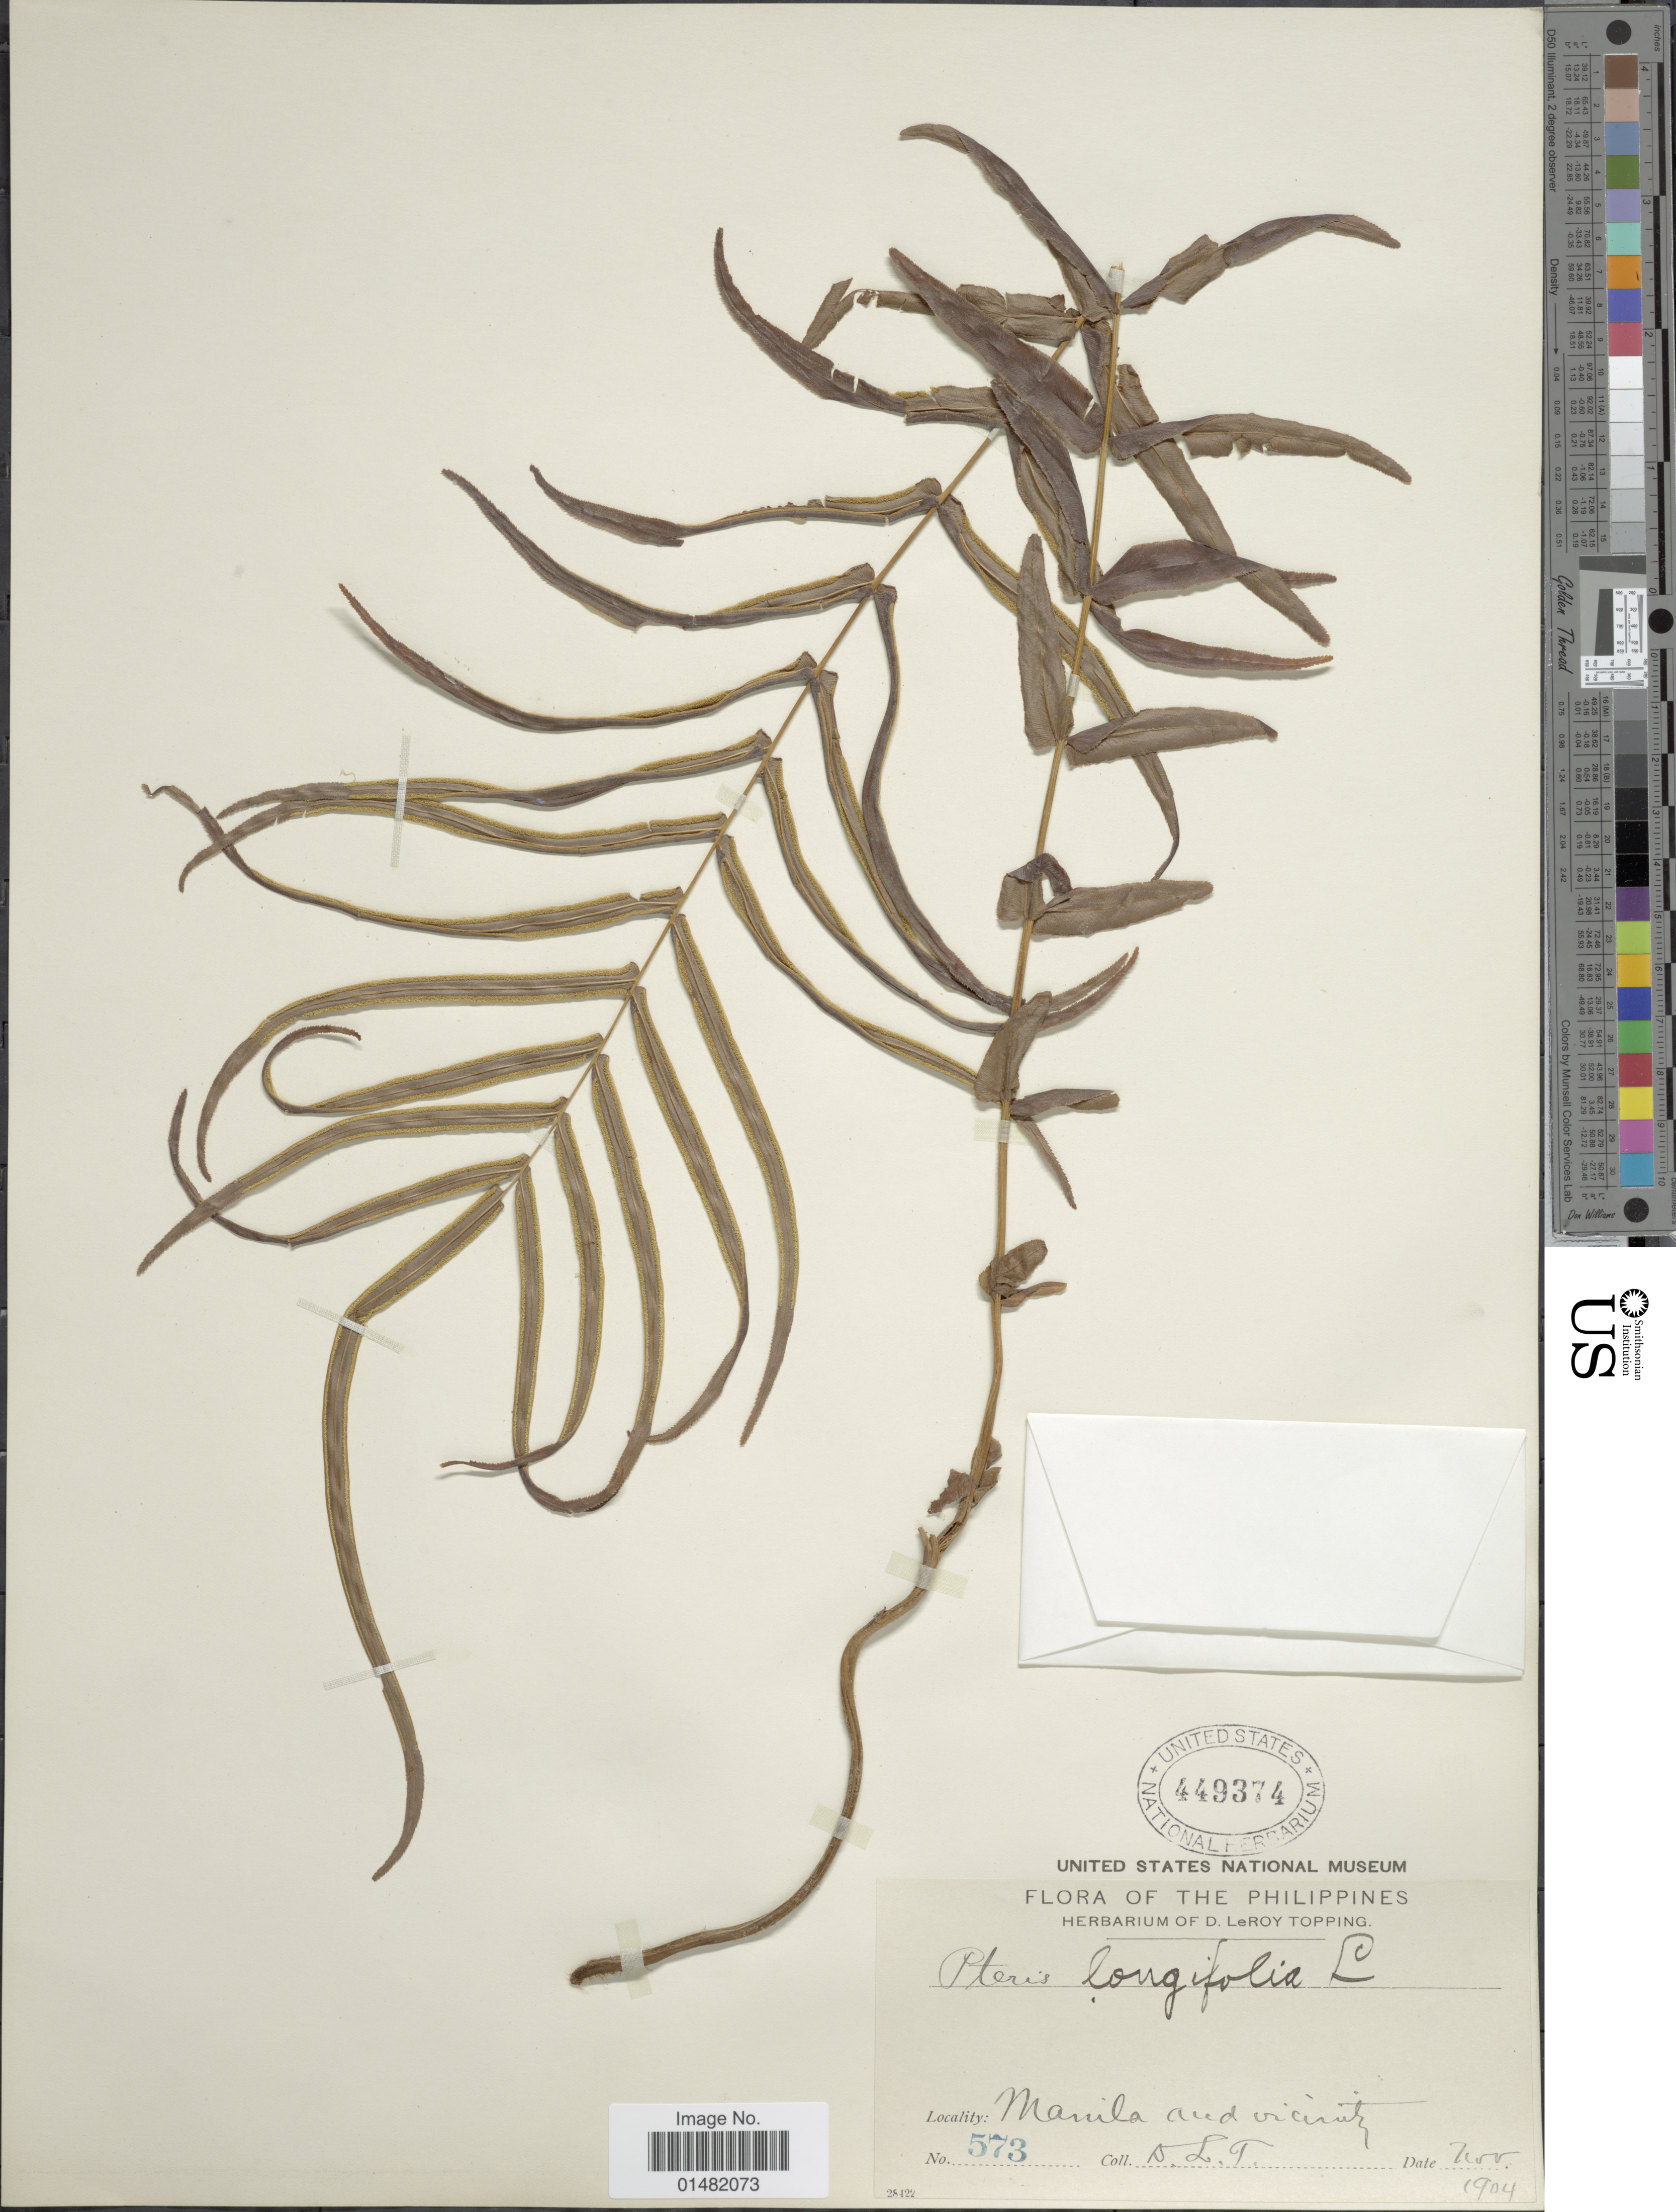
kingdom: Plantae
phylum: Tracheophyta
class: Polypodiopsida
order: Polypodiales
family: Pteridaceae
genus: Pteris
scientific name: Pteris vittata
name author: L.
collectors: D. L. Topping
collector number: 573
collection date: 1904-11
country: Philippines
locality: Manila and vicinity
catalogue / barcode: US 449374